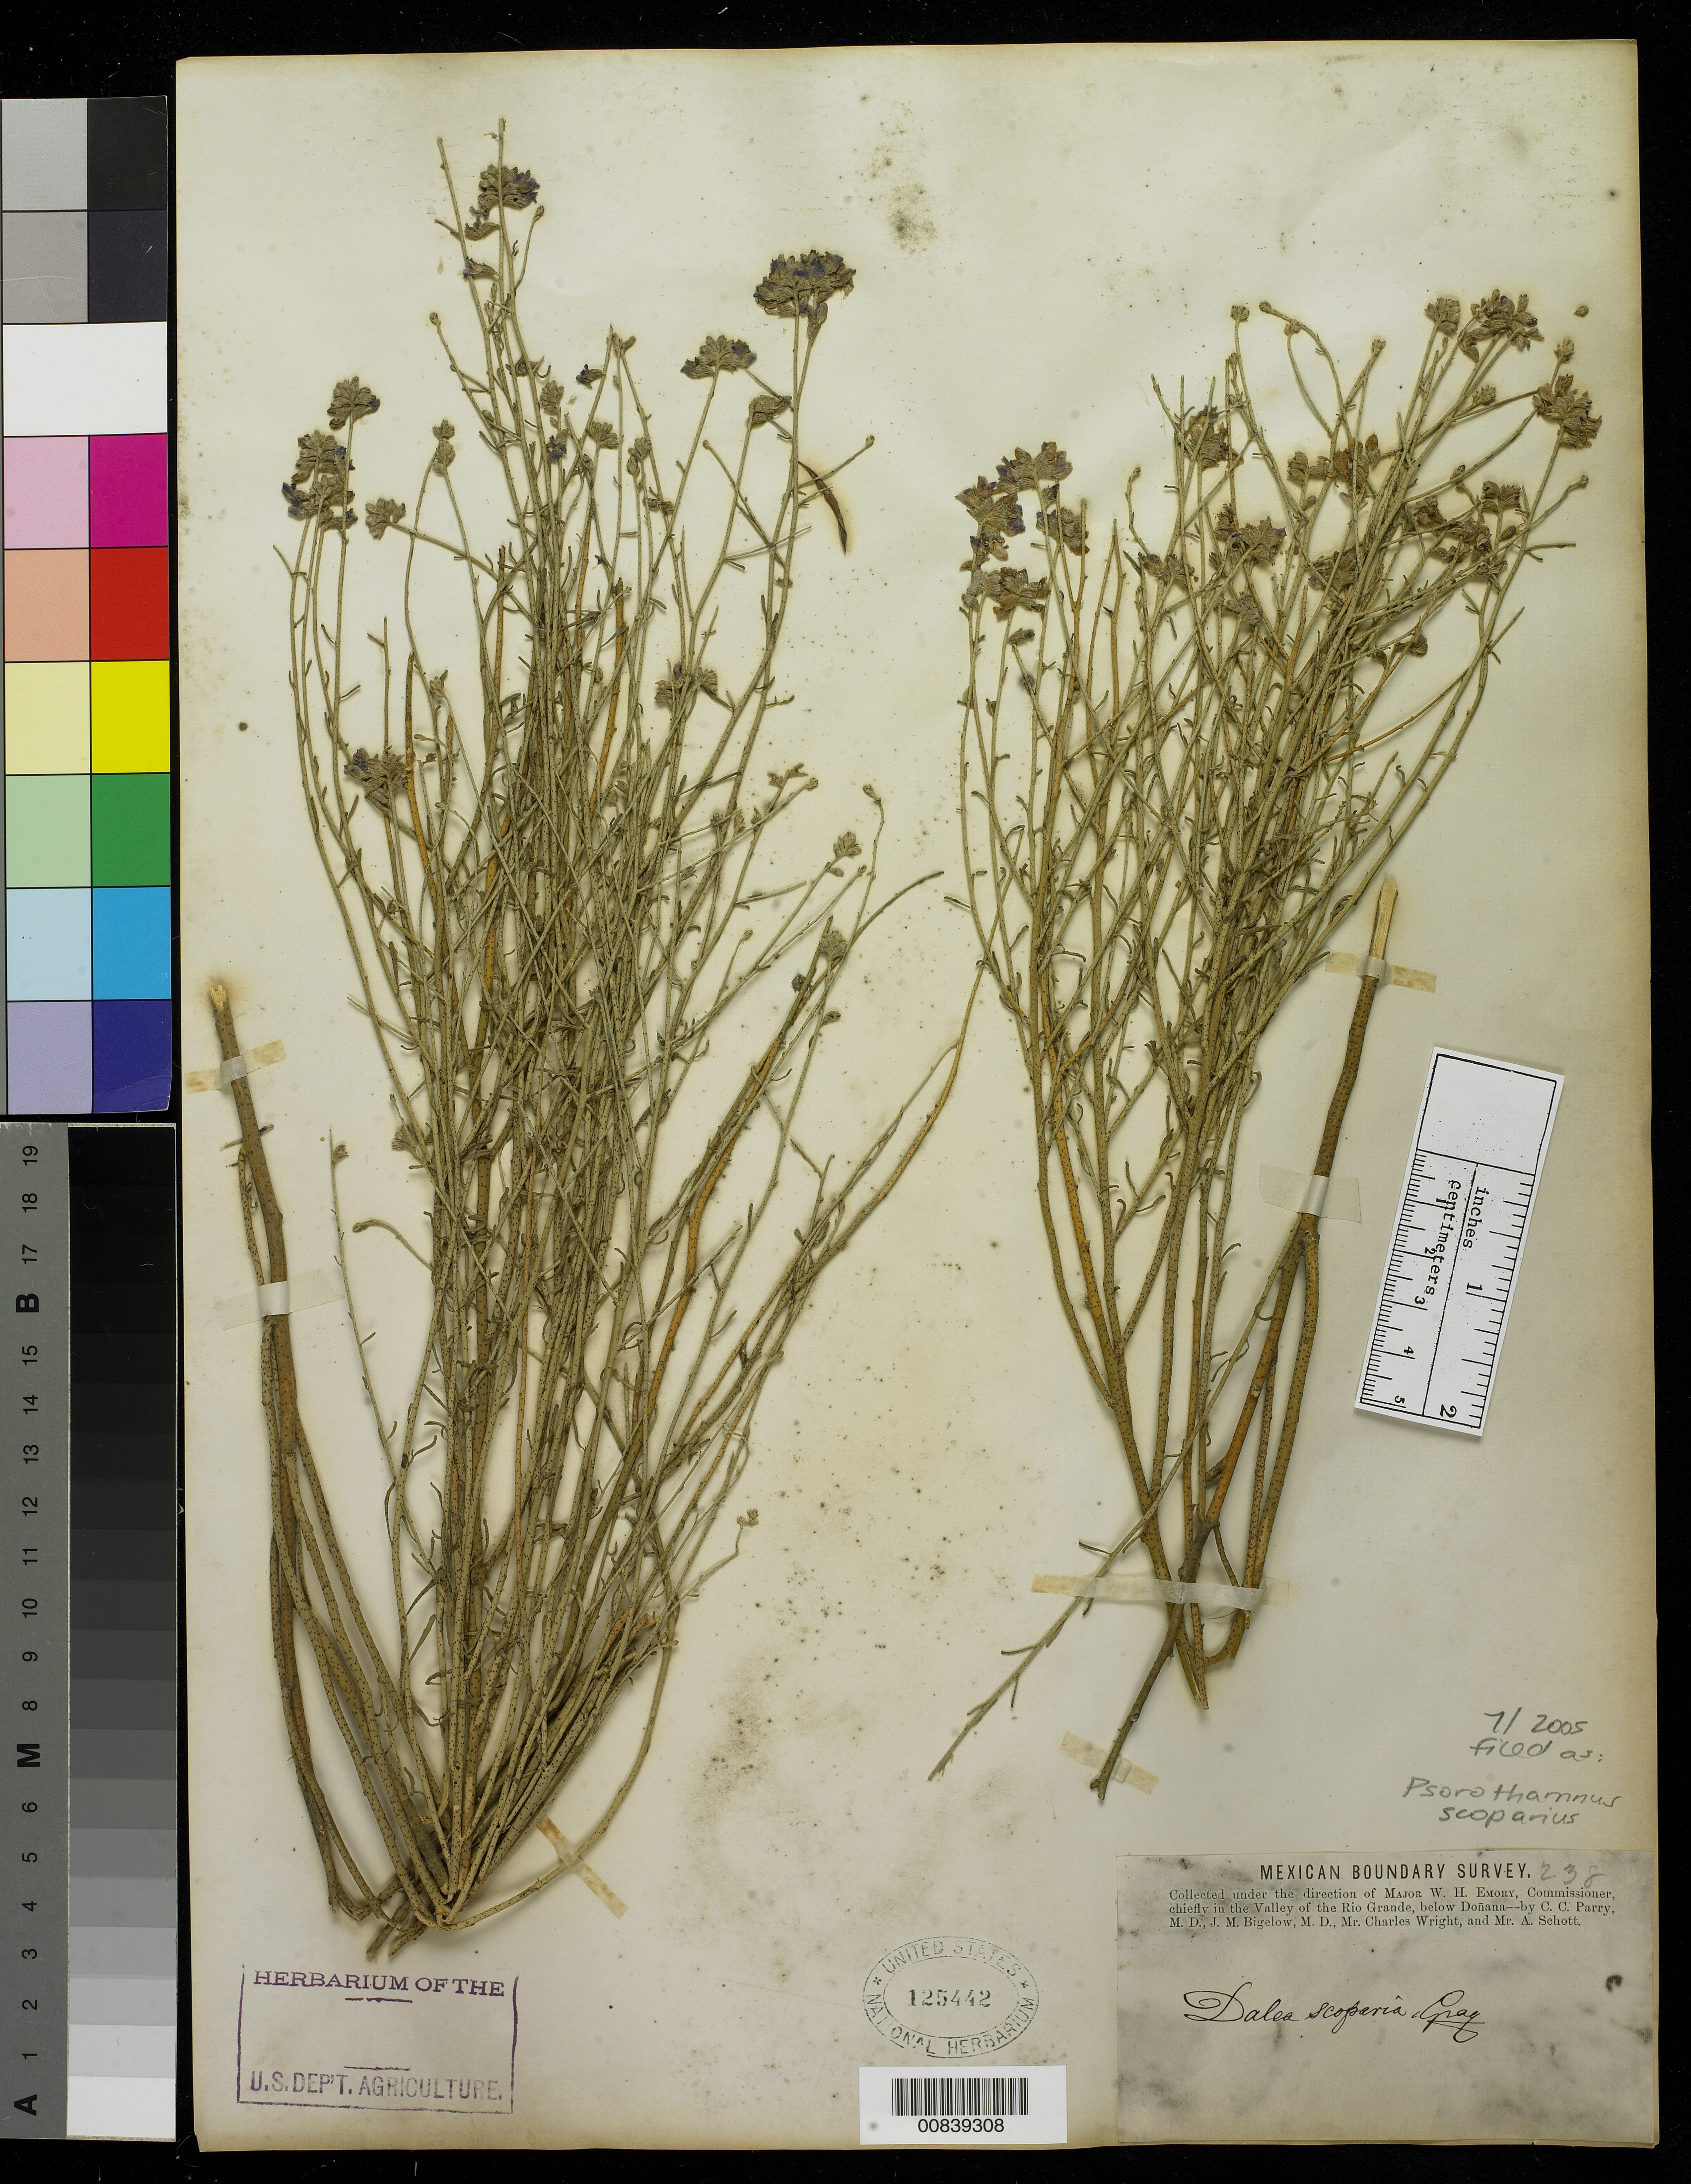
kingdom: Plantae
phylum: Tracheophyta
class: Magnoliopsida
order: Fabales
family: Fabaceae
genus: Psorothamnus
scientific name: Psorothamnus scoparius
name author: (A. Gray) Rydb.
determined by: Strong, M. T., (US), Smithsonian Institution - National Museum of Natural History (UNITED STATES)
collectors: C. C. Parry, J. M. Bigelow, C. Wright & A. C. V. Schott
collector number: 238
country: United States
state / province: New Mexico / Texas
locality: Valley of the Rio Grande, below Doñana.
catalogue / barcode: US 125442